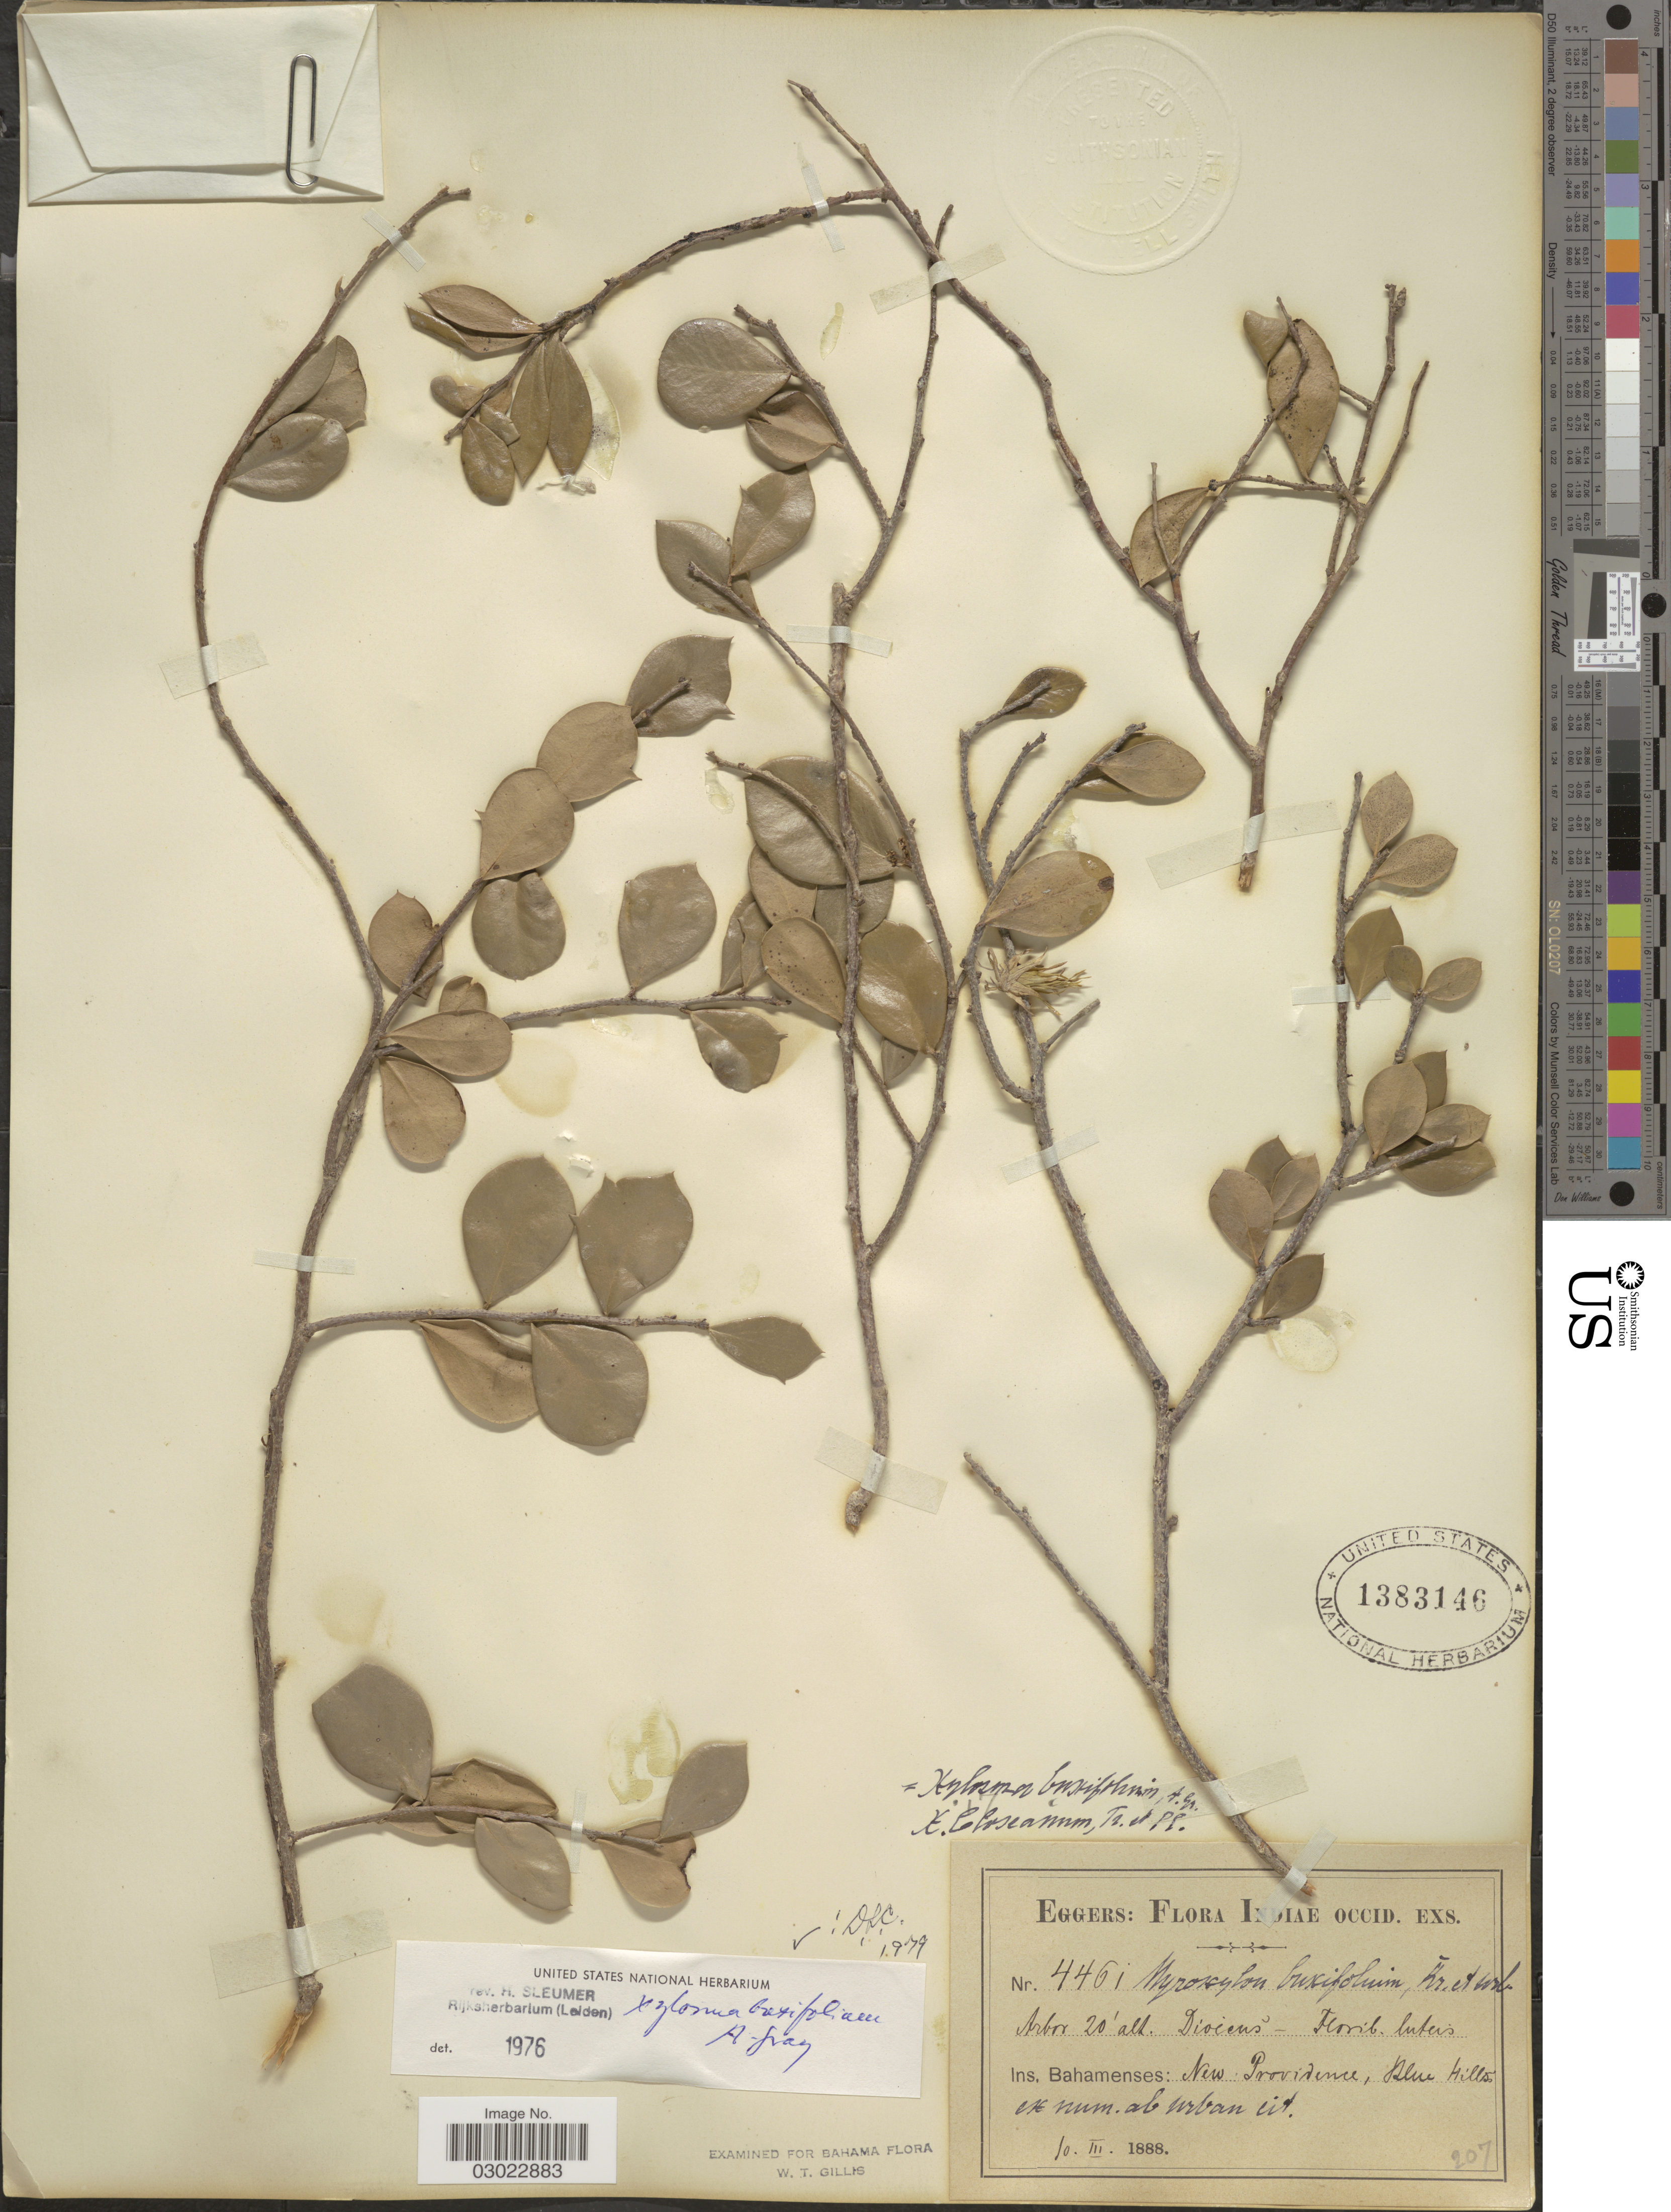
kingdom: Plantae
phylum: Tracheophyta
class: Magnoliopsida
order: Malpighiales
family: Salicaceae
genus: Xylosma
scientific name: Xylosma buxifolia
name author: A. Gray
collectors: -. Eggers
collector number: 4461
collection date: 1888-03-10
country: Bahamas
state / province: New Providence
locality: Ins. Bahamenses: Blue Hills. Indiae occid.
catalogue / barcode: US 1383146